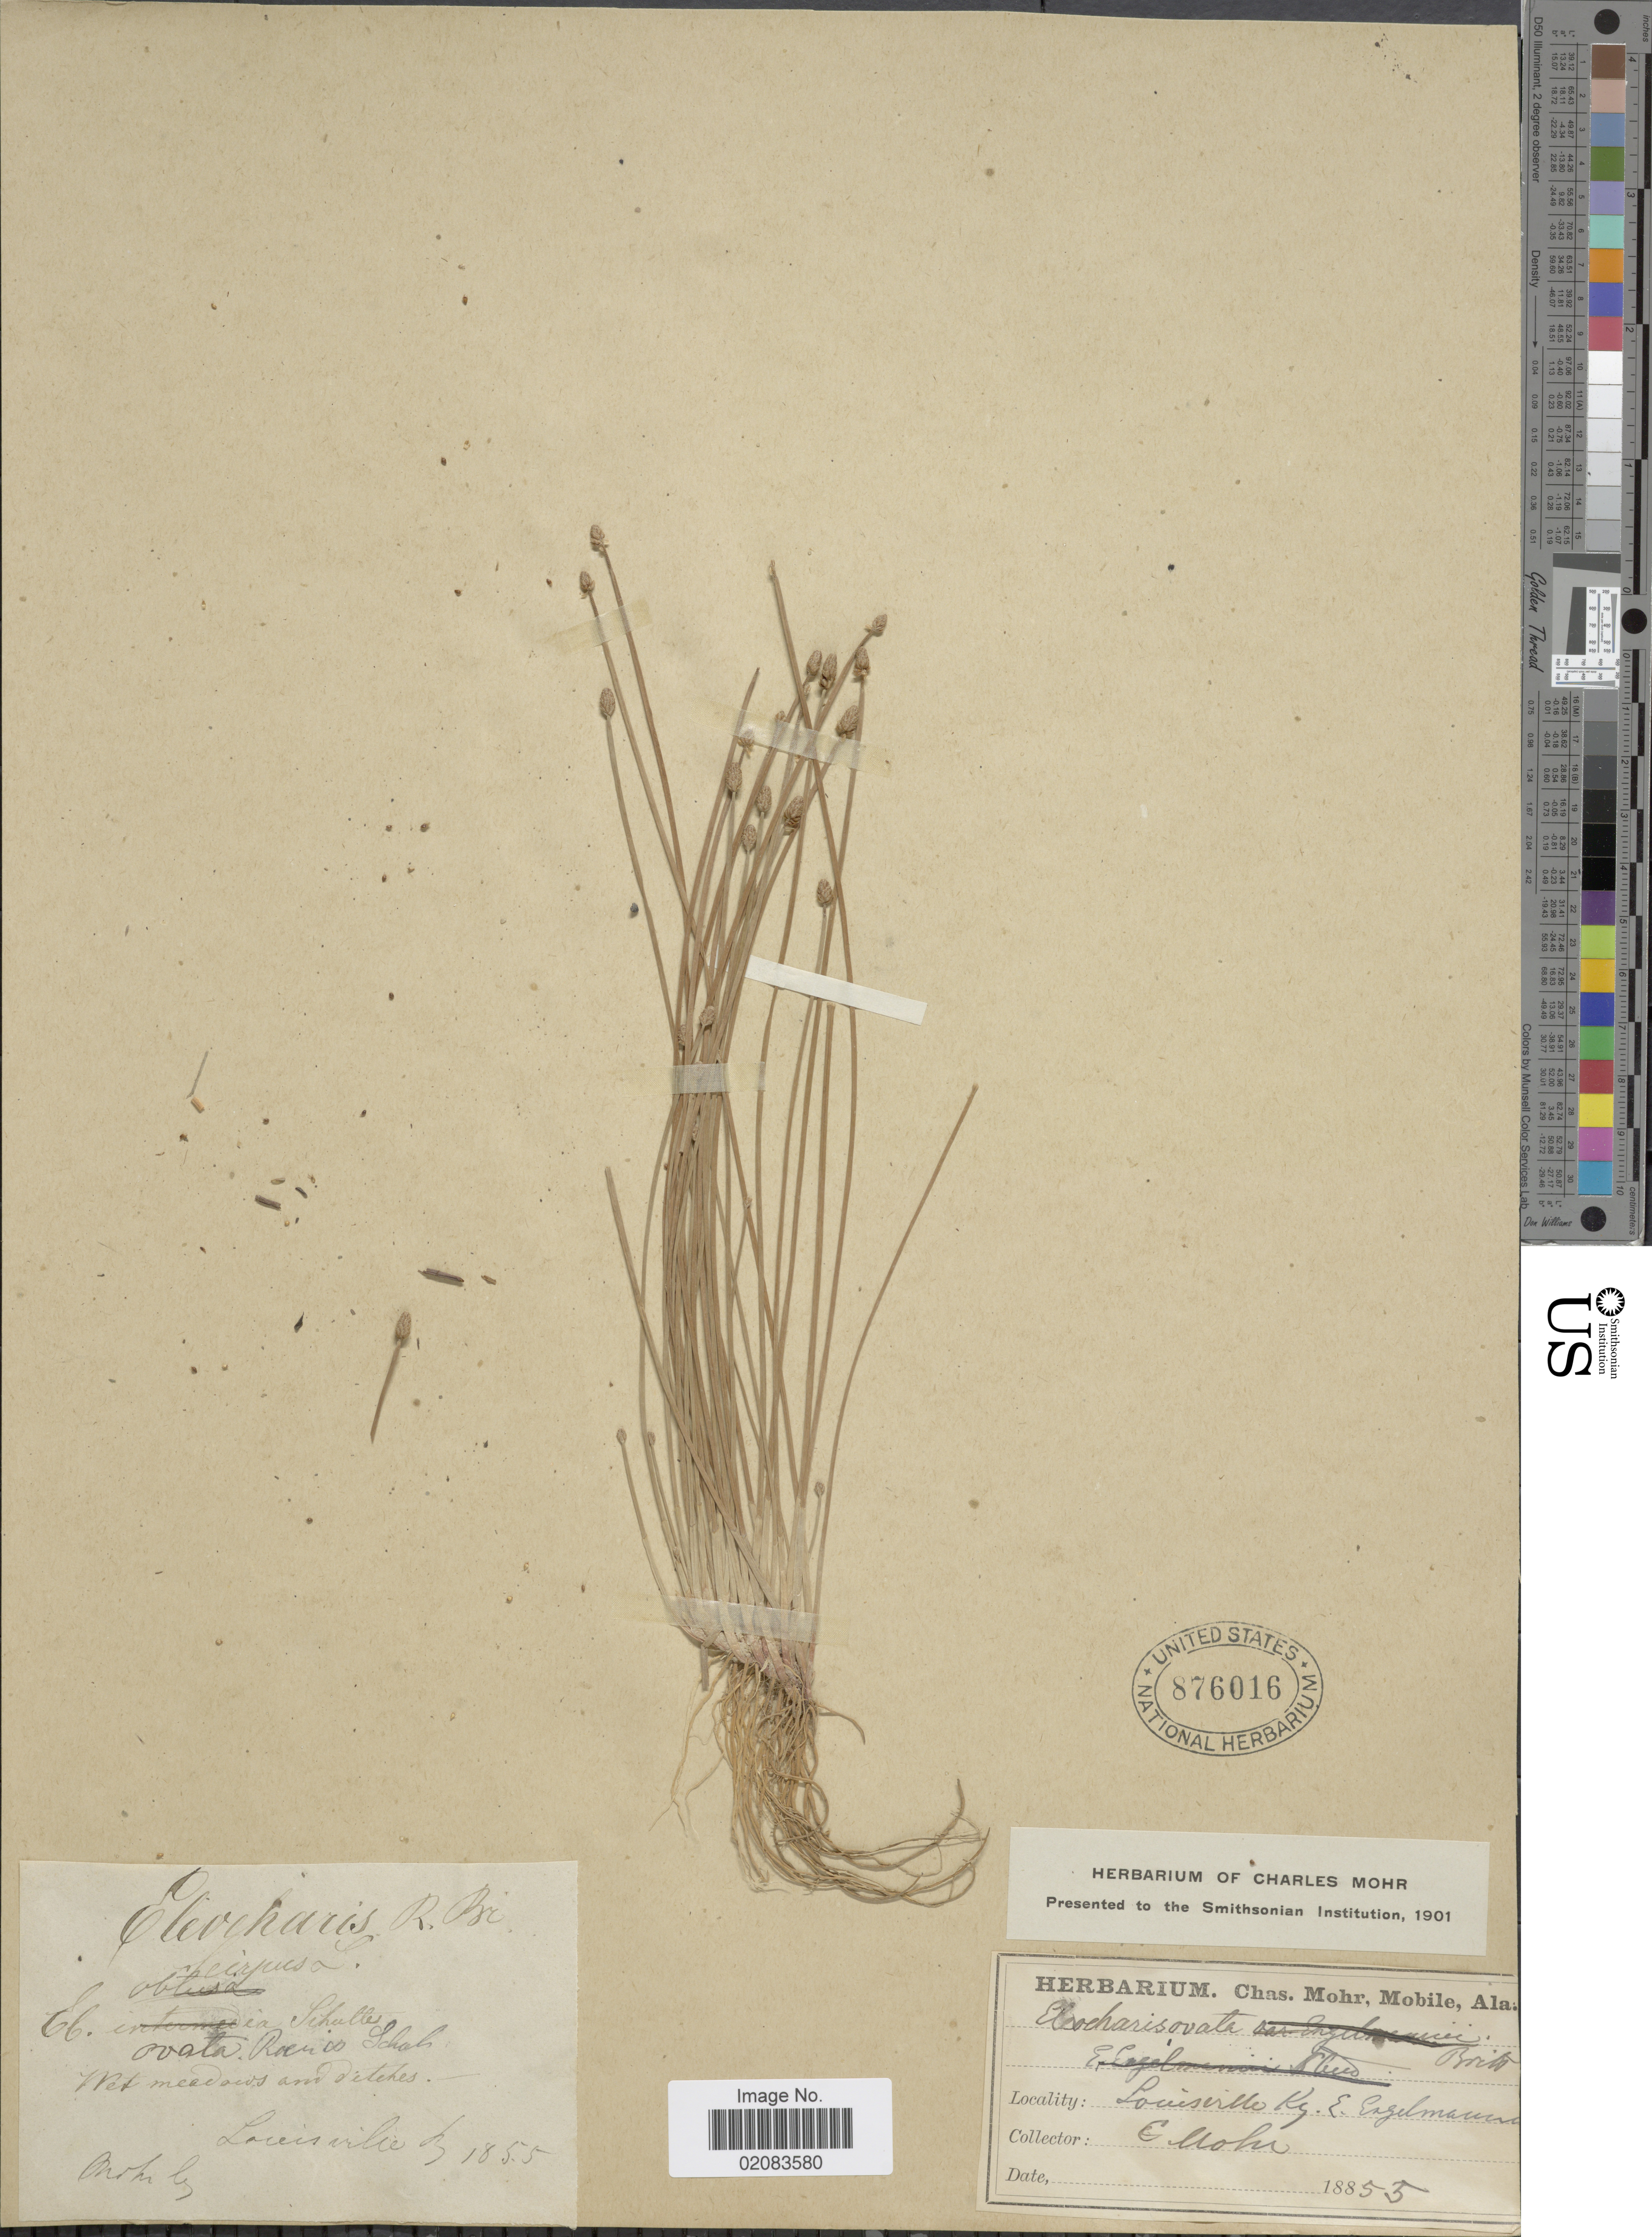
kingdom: Plantae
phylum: Tracheophyta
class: Liliopsida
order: Poales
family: Cyperaceae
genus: Eleocharis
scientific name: Eleocharis obtusa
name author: (Willd.) Schult.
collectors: C. T. Mohr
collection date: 1885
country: United States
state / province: Kentucky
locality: Louisville, Ky. E. Englemanne.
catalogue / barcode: US 876016